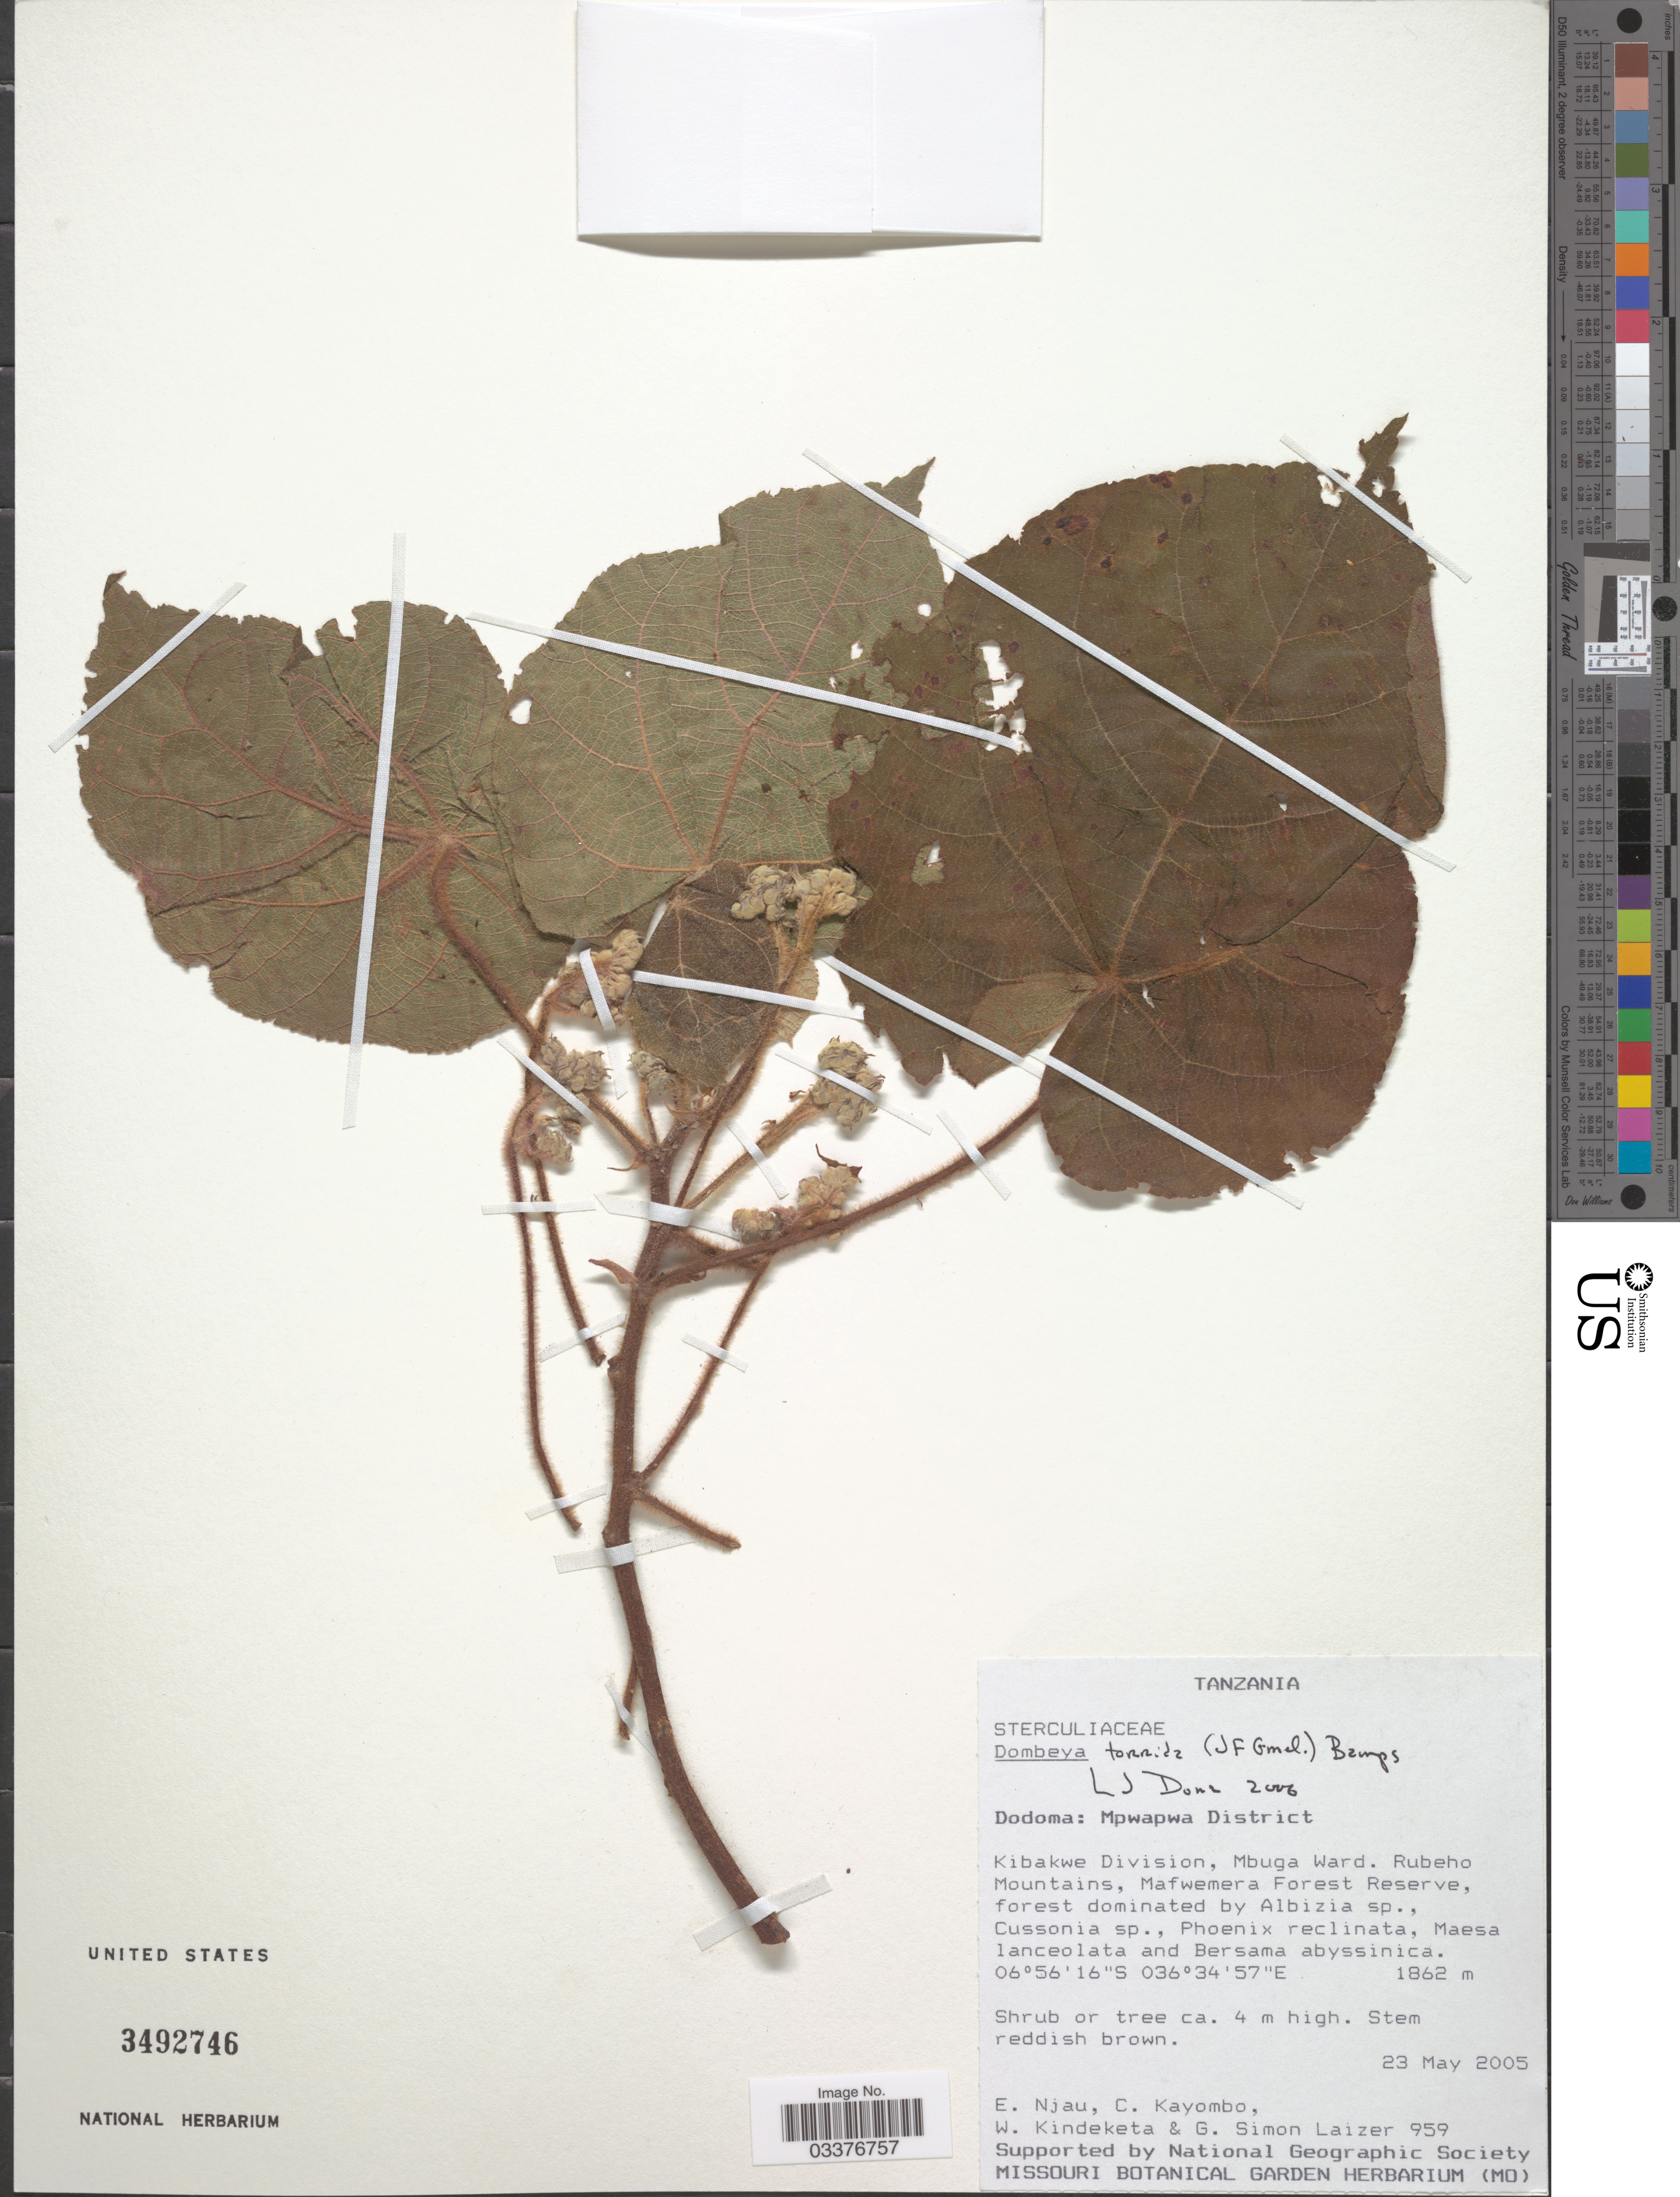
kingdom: Plantae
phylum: Tracheophyta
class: Magnoliopsida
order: Malvales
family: Malvaceae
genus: Dombeya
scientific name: Dombeya torrida subsp. erythroleuca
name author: (J.F. Gmel.) Bamps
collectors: E. Njau, C. Kayombo, W. Kindeketa & G. S. Laizer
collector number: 959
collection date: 2005-05-23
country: Tanzania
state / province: Dodoma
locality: Mpwapwa District. Kibakwe Division, Mbuga Ward. Rubeho Mountains, Mafwemera Forest Reserve.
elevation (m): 1862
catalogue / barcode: US 3492746